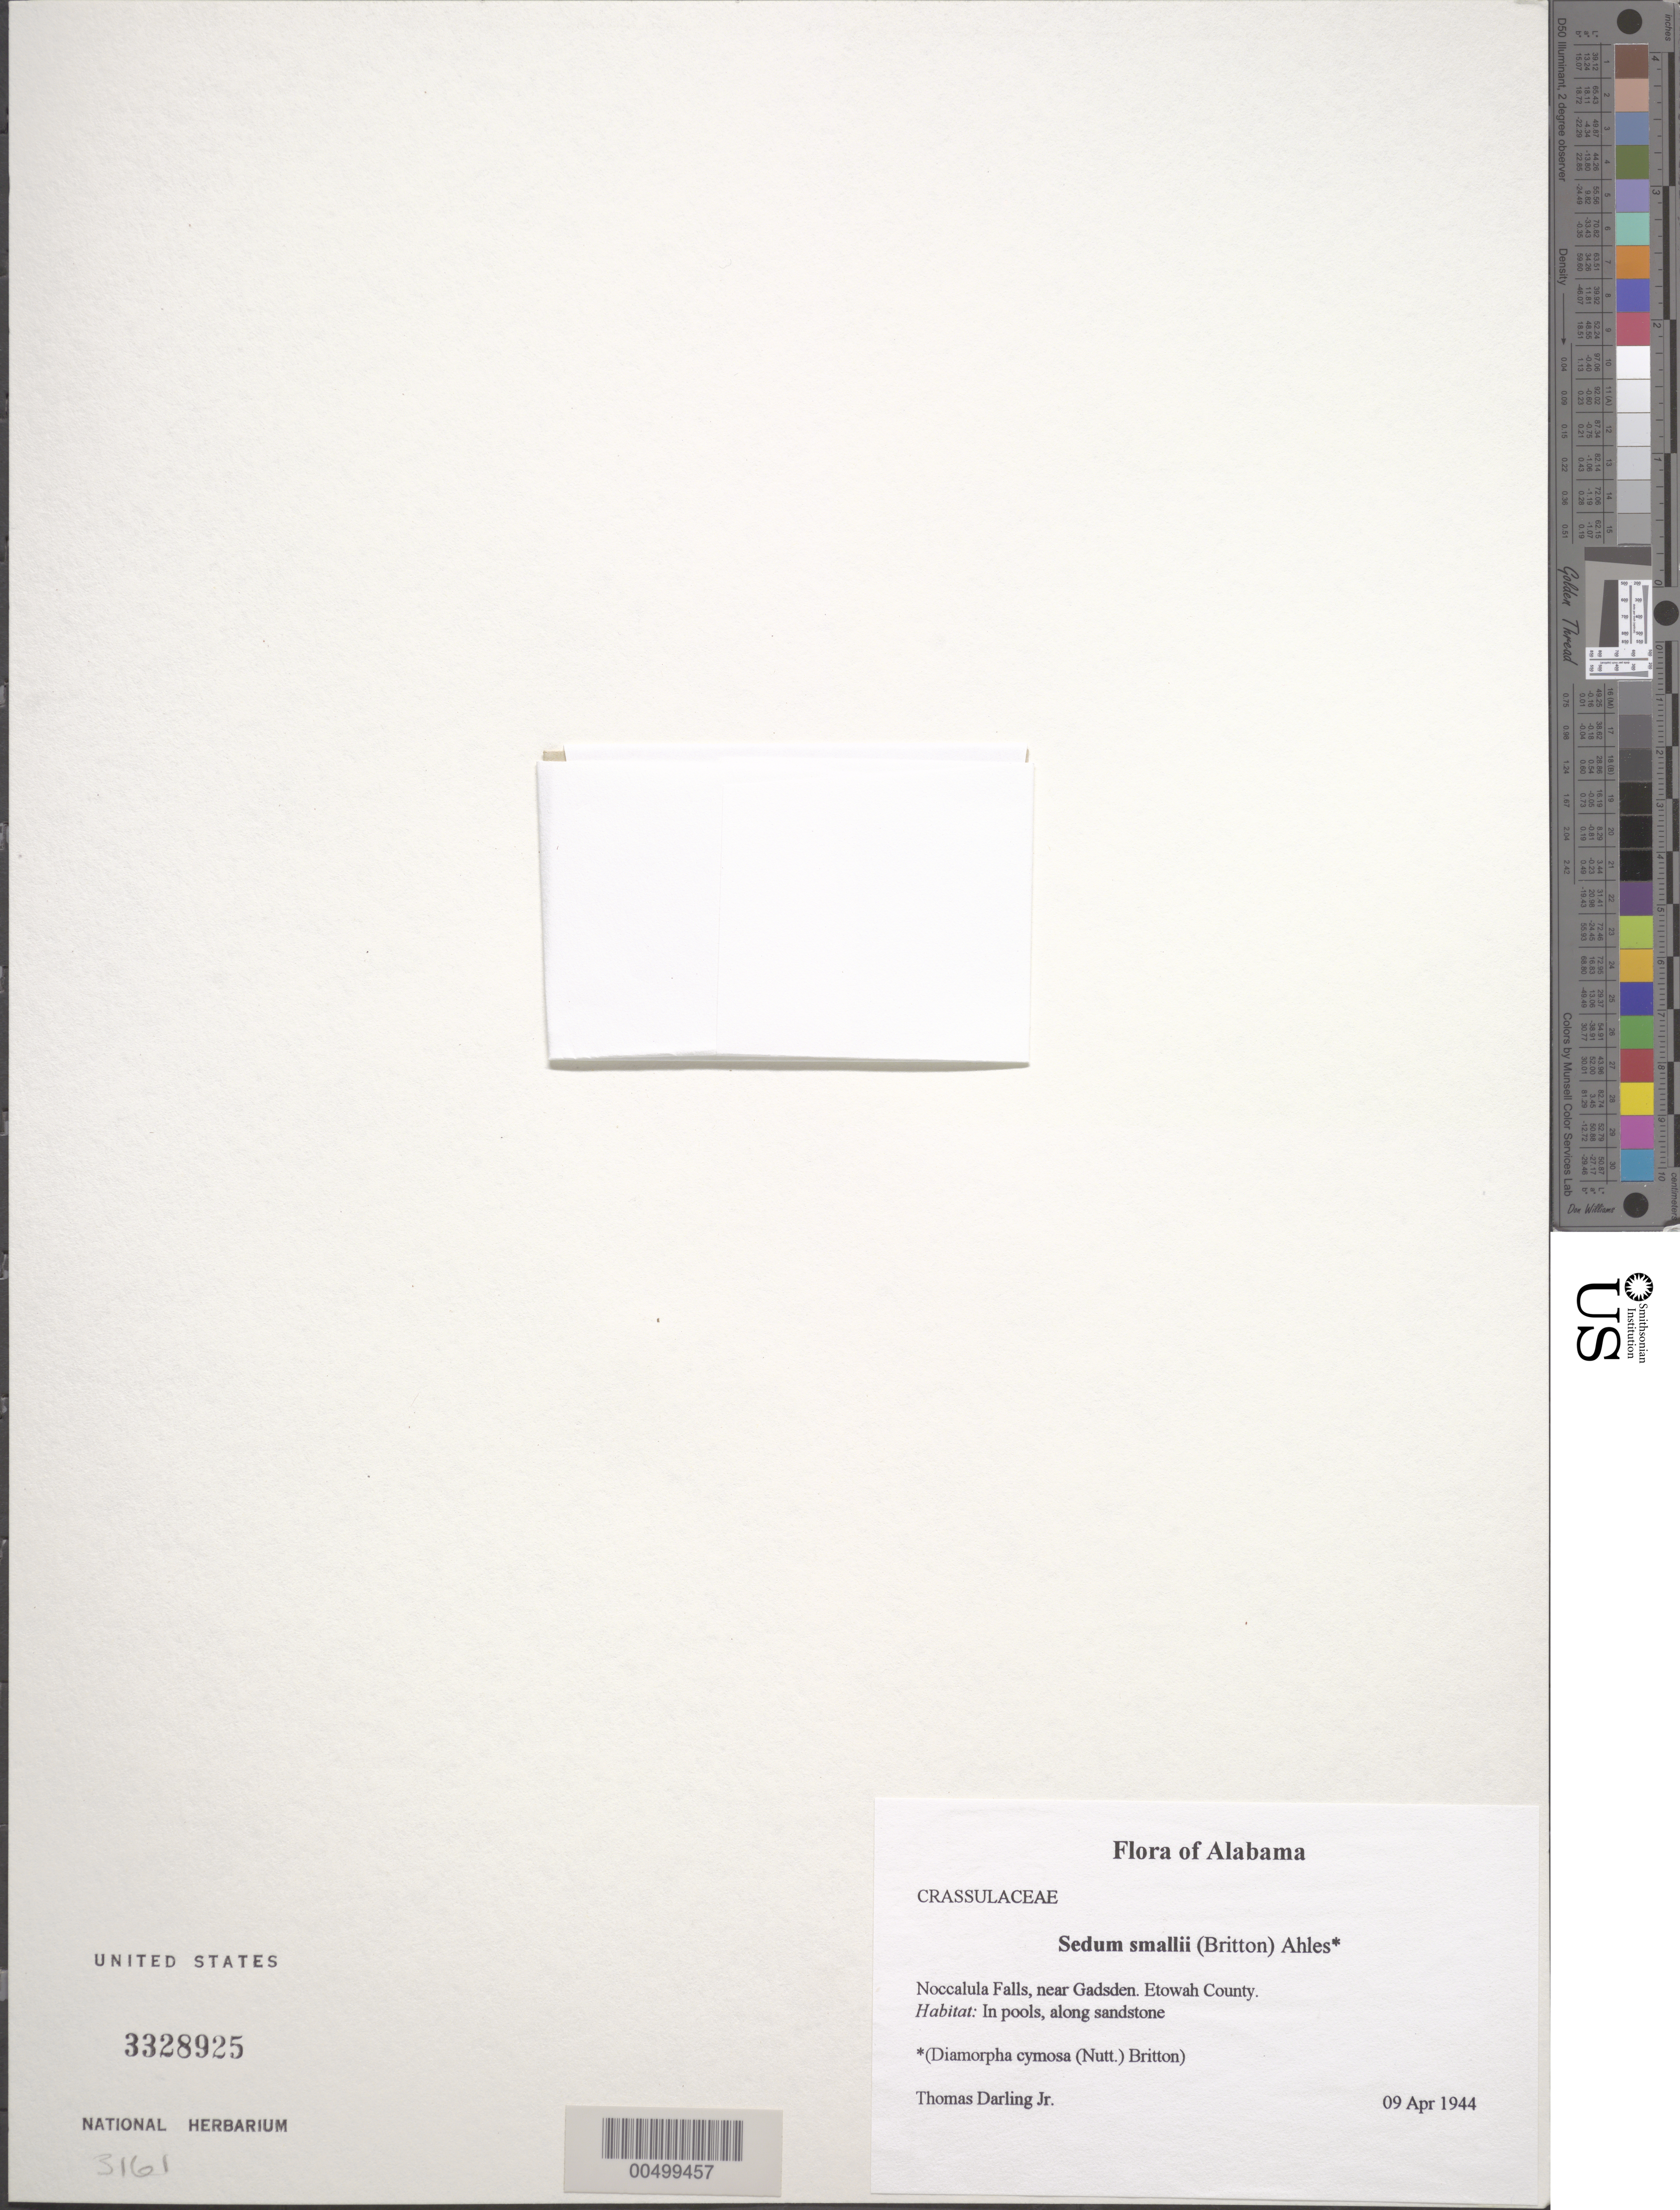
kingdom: Plantae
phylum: Tracheophyta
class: Magnoliopsida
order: Saxifragales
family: Crassulaceae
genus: Sedum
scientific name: Sedum smallii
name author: (Britton) H.E. Ahles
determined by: Strong, Mark T., (BOT), Smithsonian Institution - National Museum of Natural History (UNITED STATES)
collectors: T. Darling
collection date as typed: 09 Apr 1944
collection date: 1944-04-09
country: United States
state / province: Alabama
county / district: Etowah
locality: Noccalula Falls, near Gadsden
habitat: In pools, along sandstone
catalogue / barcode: US 3328925